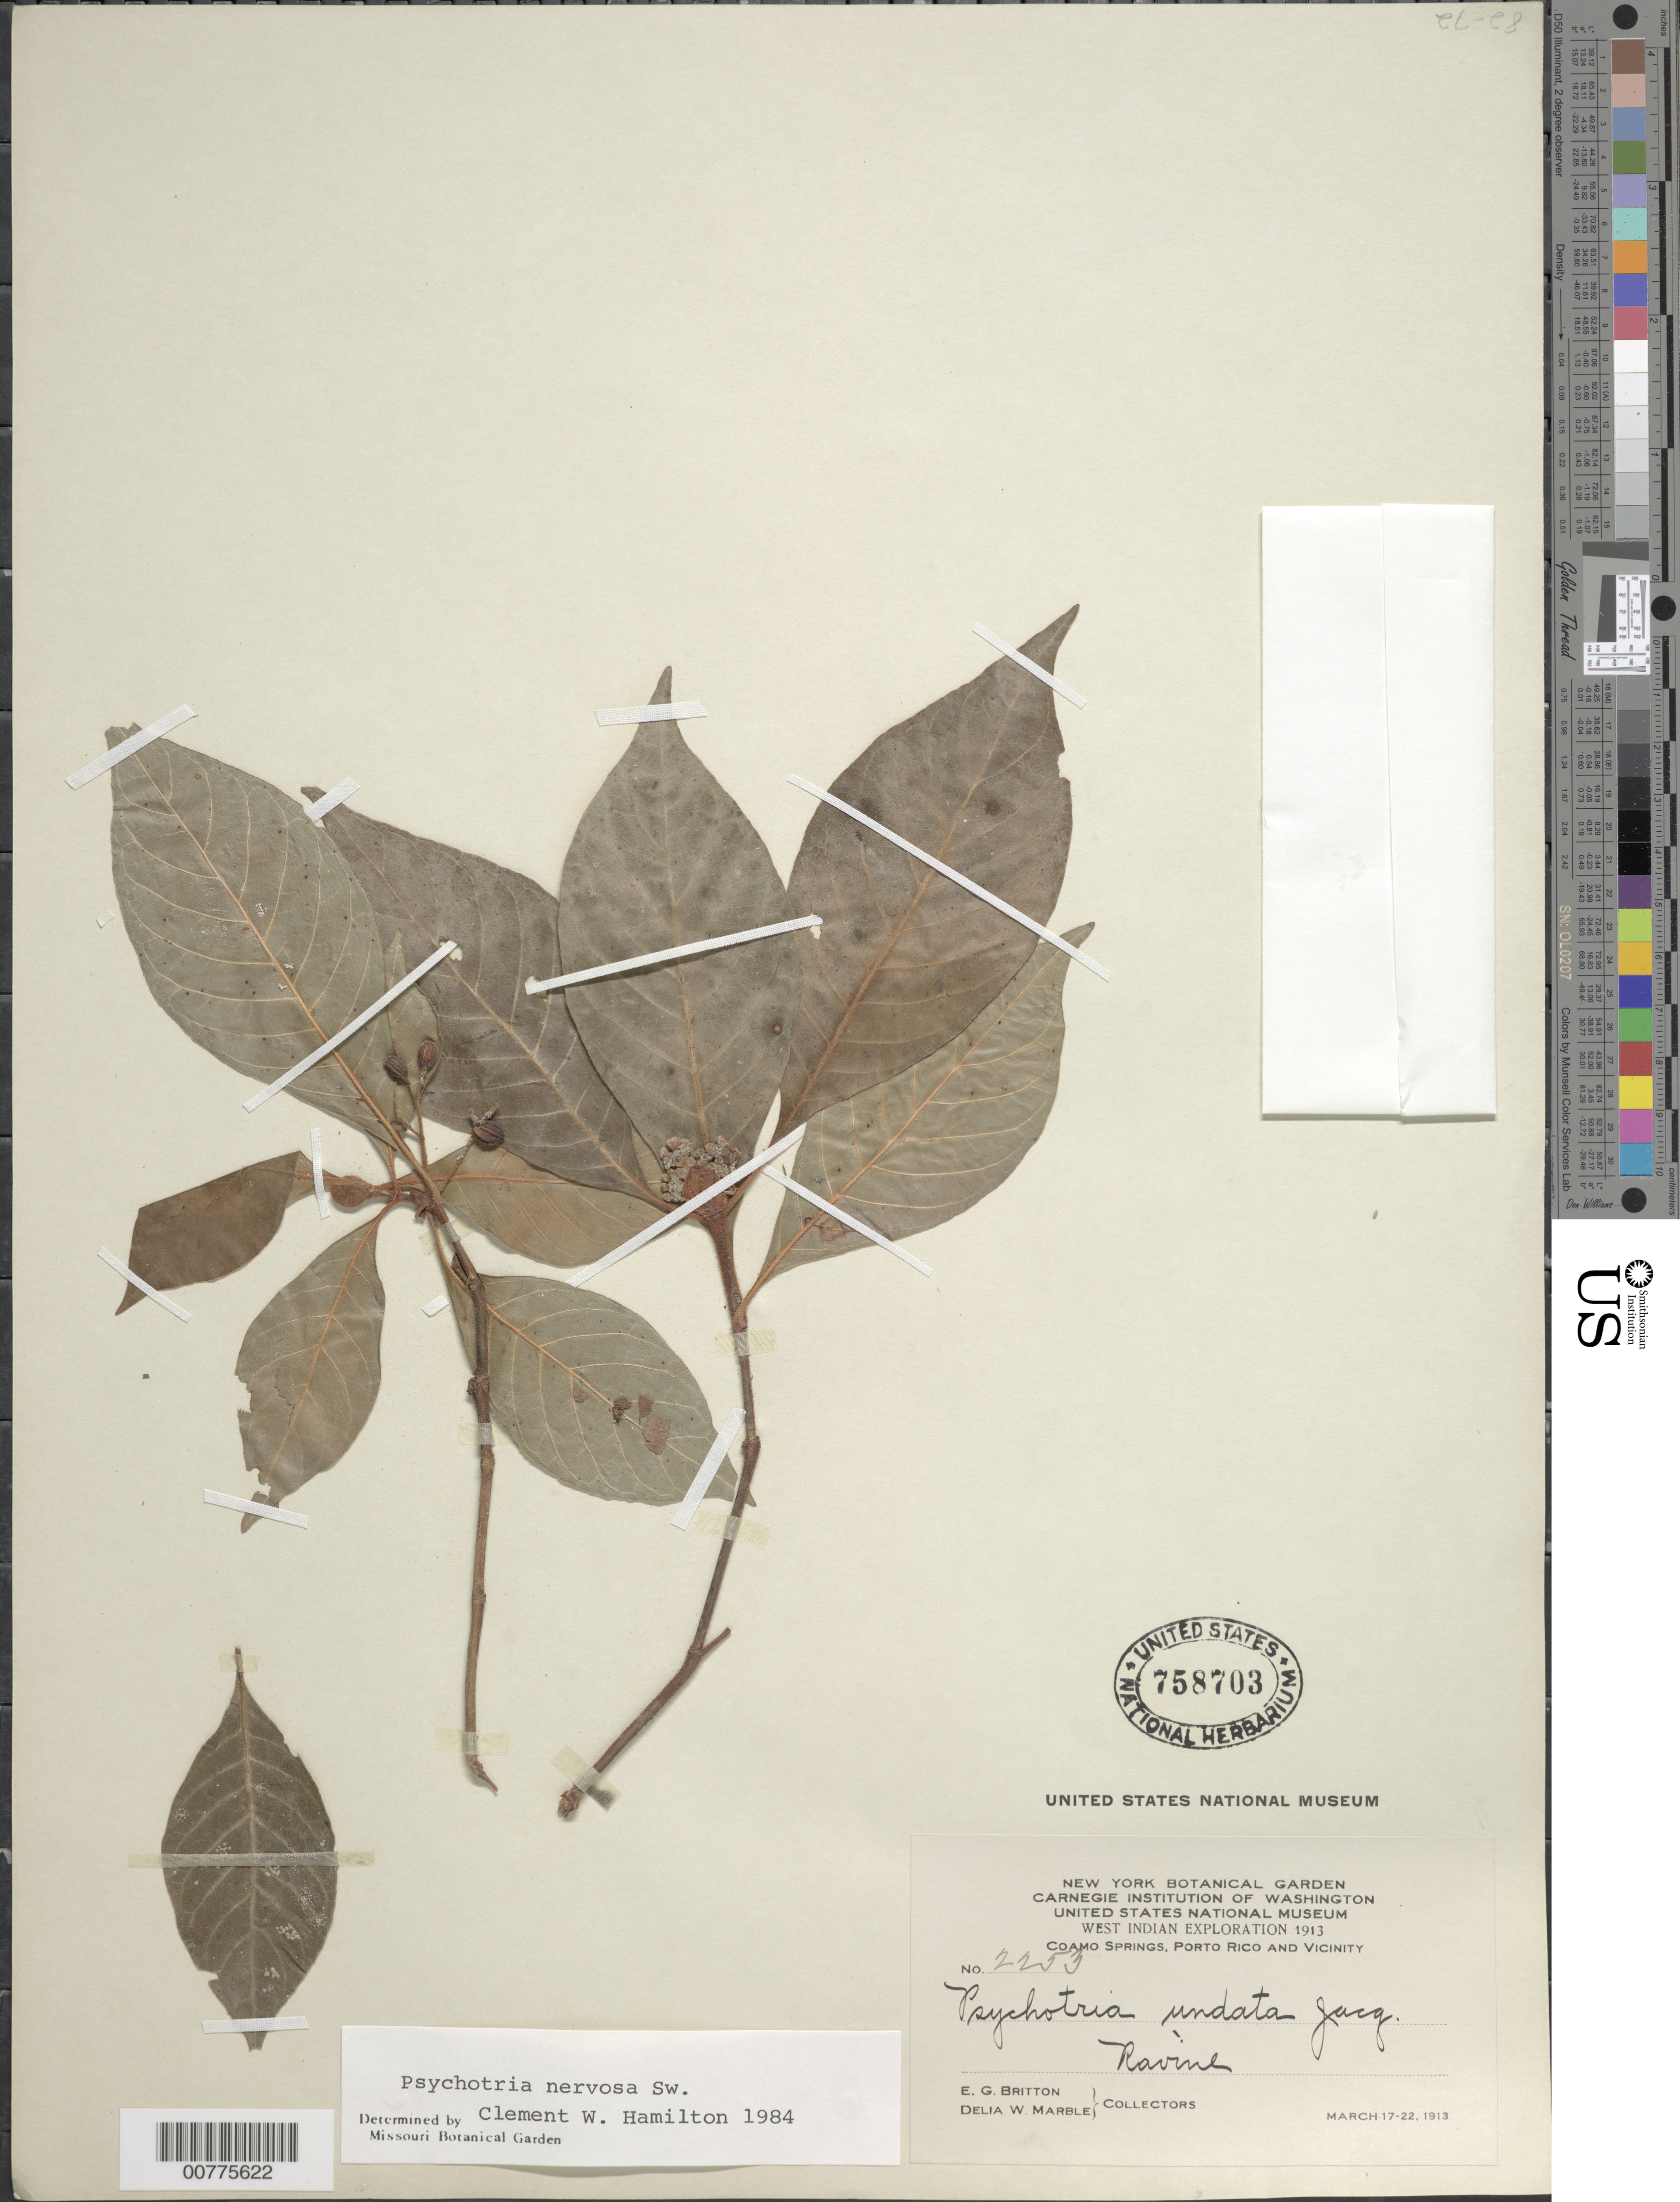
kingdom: Plantae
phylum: Tracheophyta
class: Magnoliopsida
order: Gentianales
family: Rubiaceae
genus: Psychotria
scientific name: Psychotria nervosa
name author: Sw.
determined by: Hamilton, C. W.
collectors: E. G. Britton & D. W. Marble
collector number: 2253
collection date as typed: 17 Mar 1913 to 22 Mar 1913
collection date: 1913-03-17/1913-03-22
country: Puerto Rico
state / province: Coamo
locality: Coamo Springs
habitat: Ravine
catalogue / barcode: US 758703